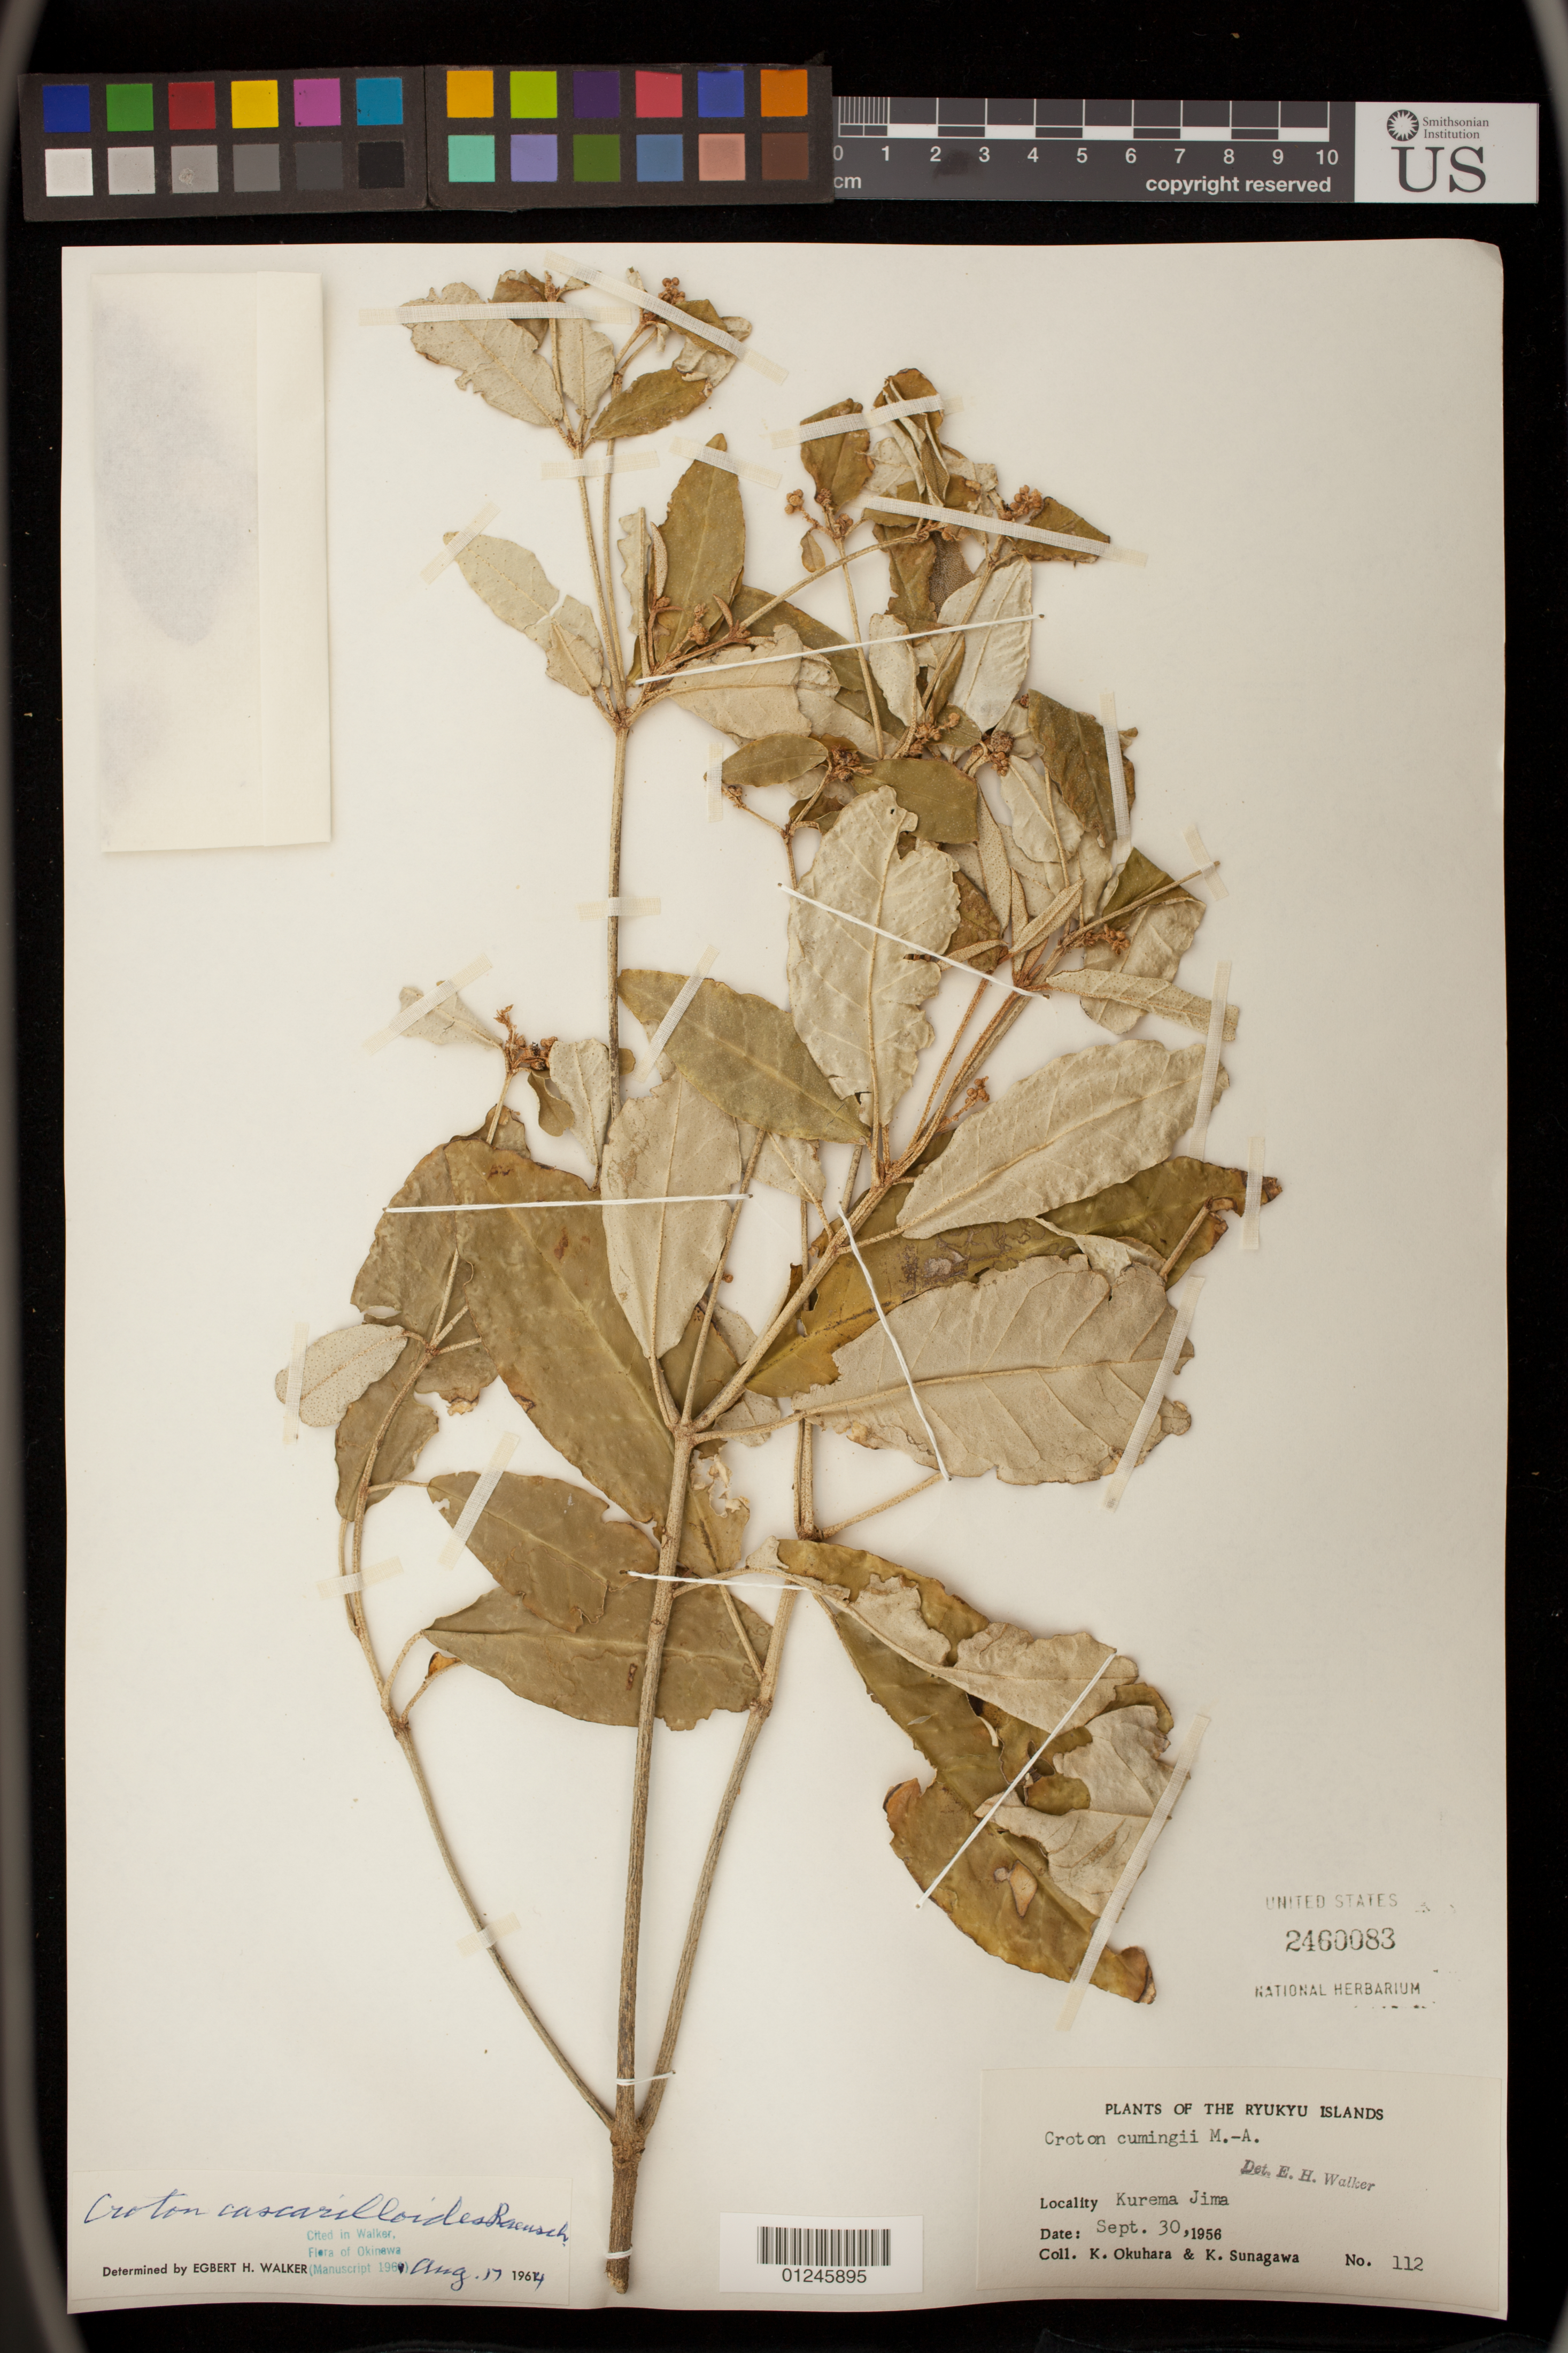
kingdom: Plantae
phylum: Tracheophyta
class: Magnoliopsida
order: Malpighiales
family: Euphorbiaceae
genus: Croton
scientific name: Croton cascarilloides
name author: Raeusch.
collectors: K. Okuhara & K. Sunagawa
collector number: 112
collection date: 1956-09-30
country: Japan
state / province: Okinawa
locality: Ryukyu Islands; Kurema Jima.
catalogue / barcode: US 2460083